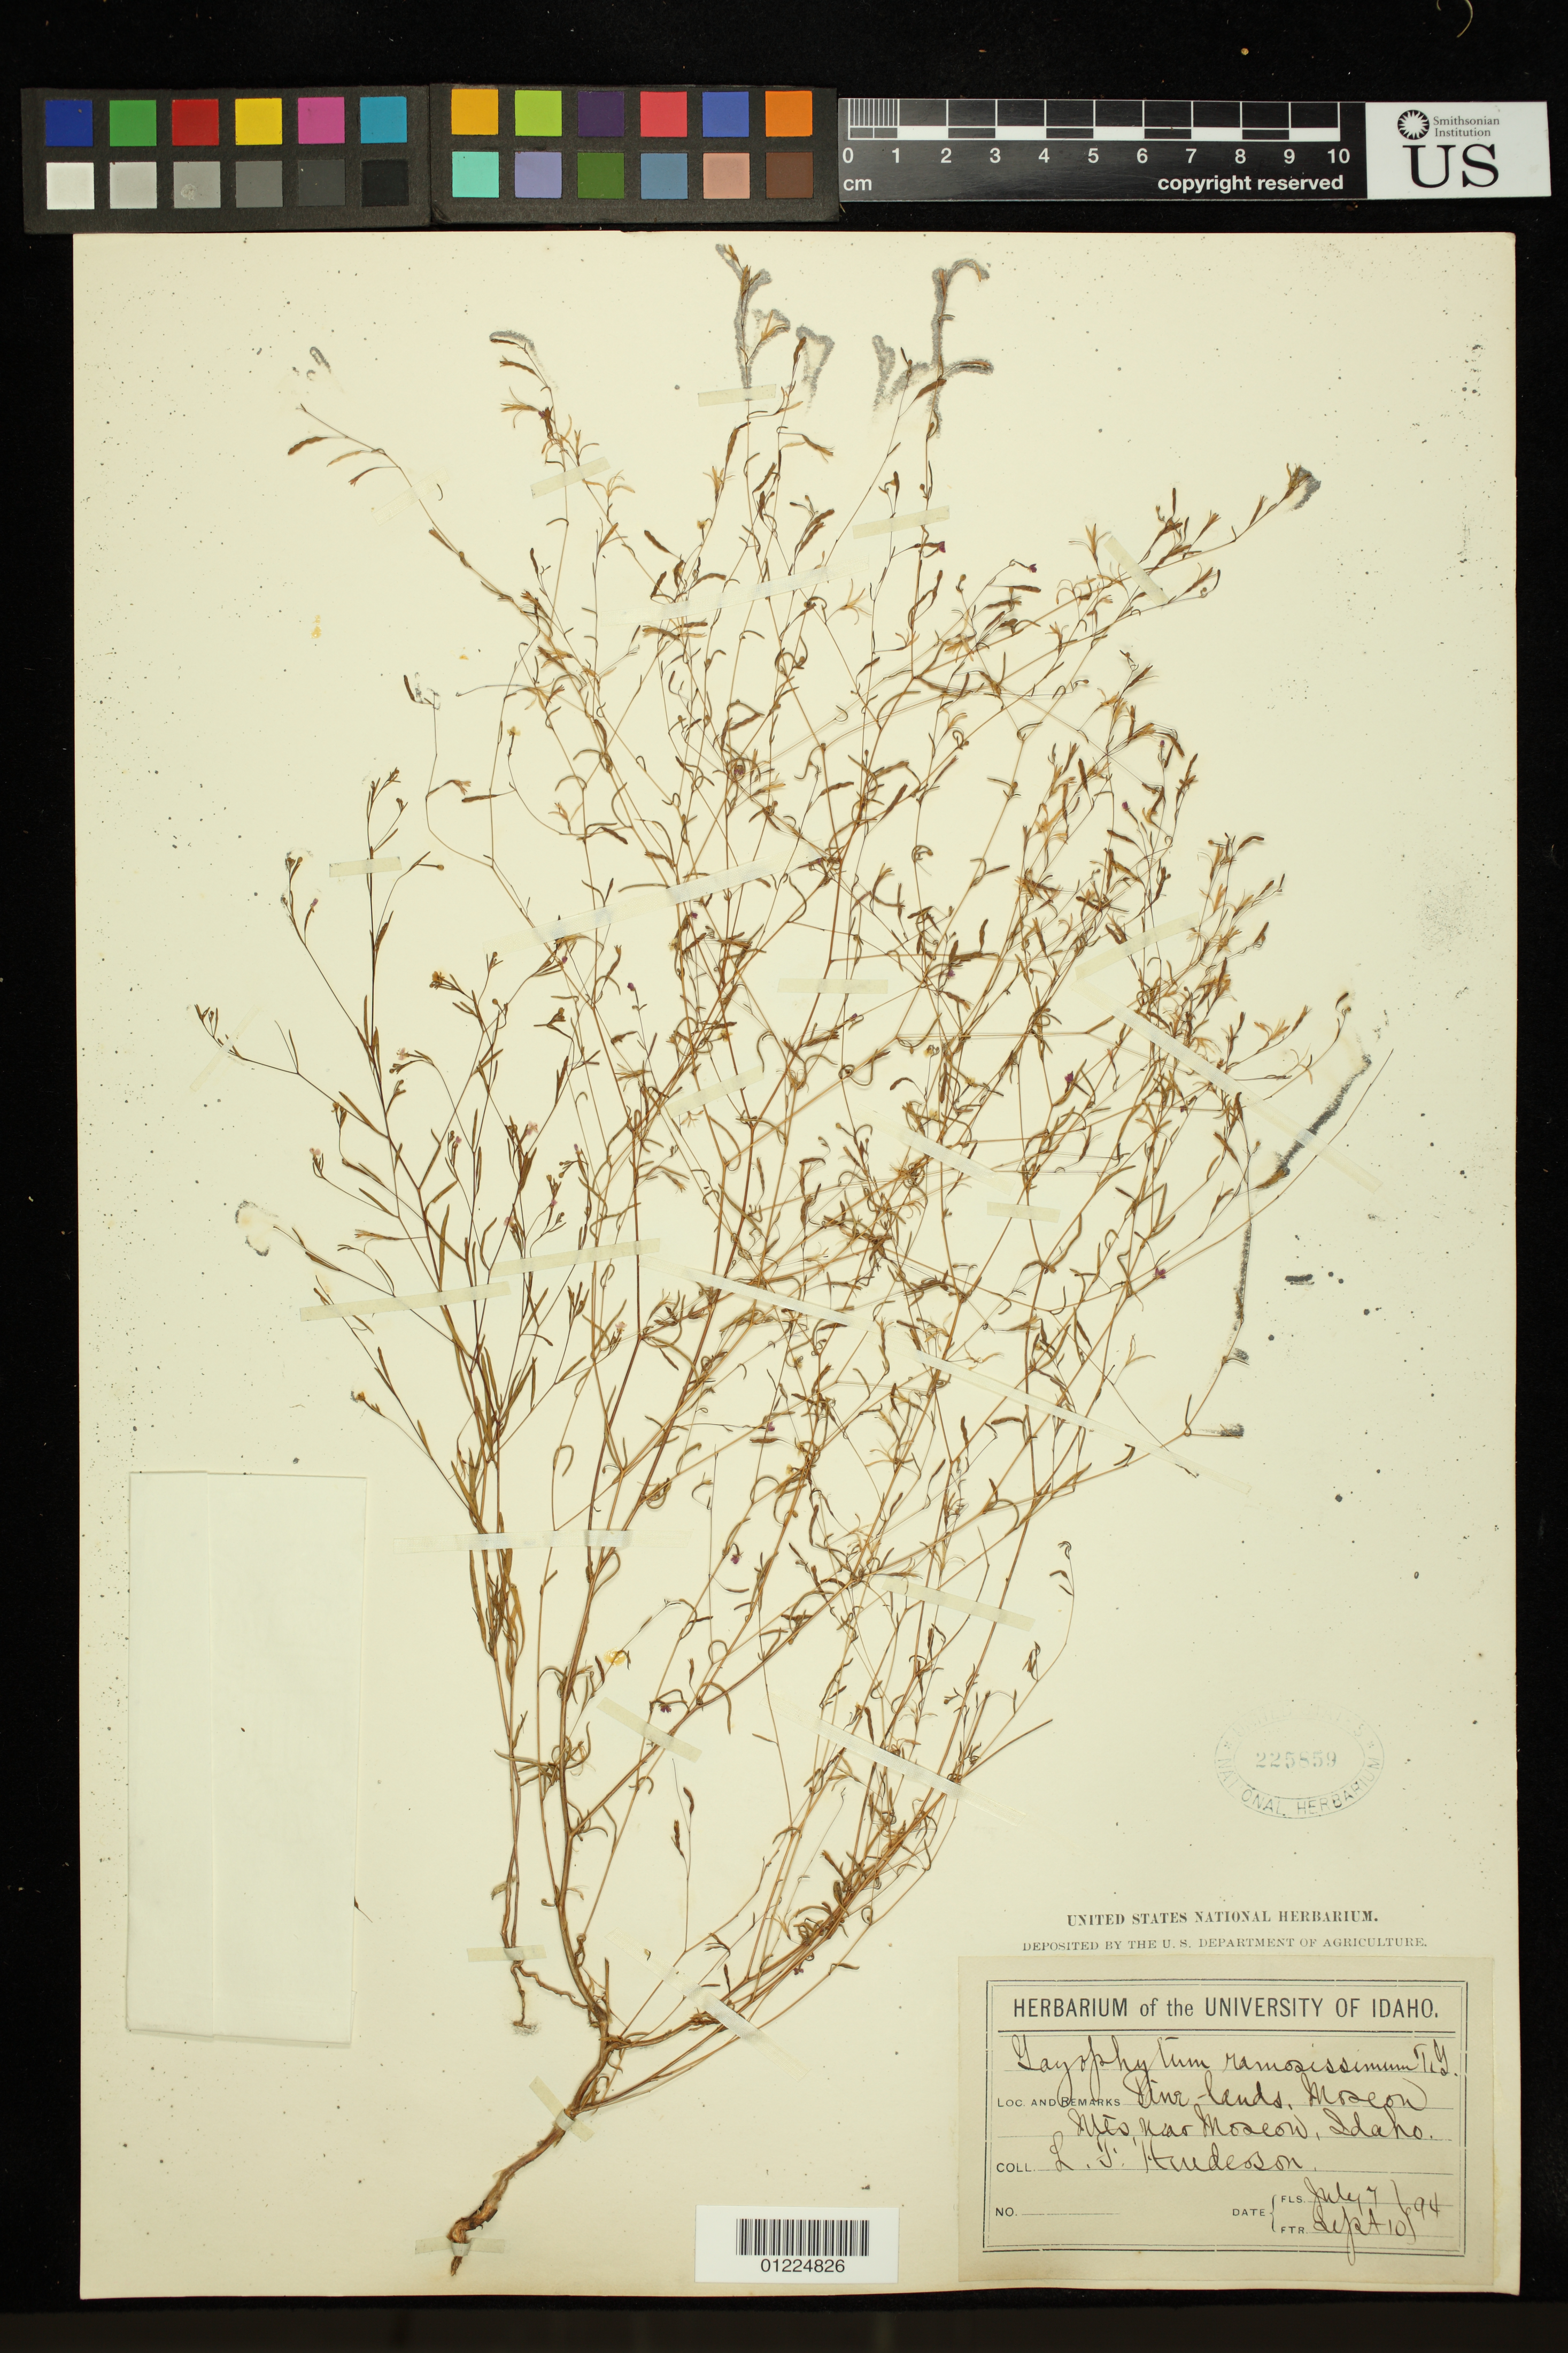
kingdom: Plantae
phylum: Tracheophyta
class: Magnoliopsida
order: Myrtales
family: Onagraceae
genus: Gayophytum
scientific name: Gayophytum ramosissimum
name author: Torr. & A. Gray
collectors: L. F. Henderson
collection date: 1894-07-07/1894-09-10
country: United States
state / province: Idaho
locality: Moscow Mts, near Moscow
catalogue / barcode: US 225859